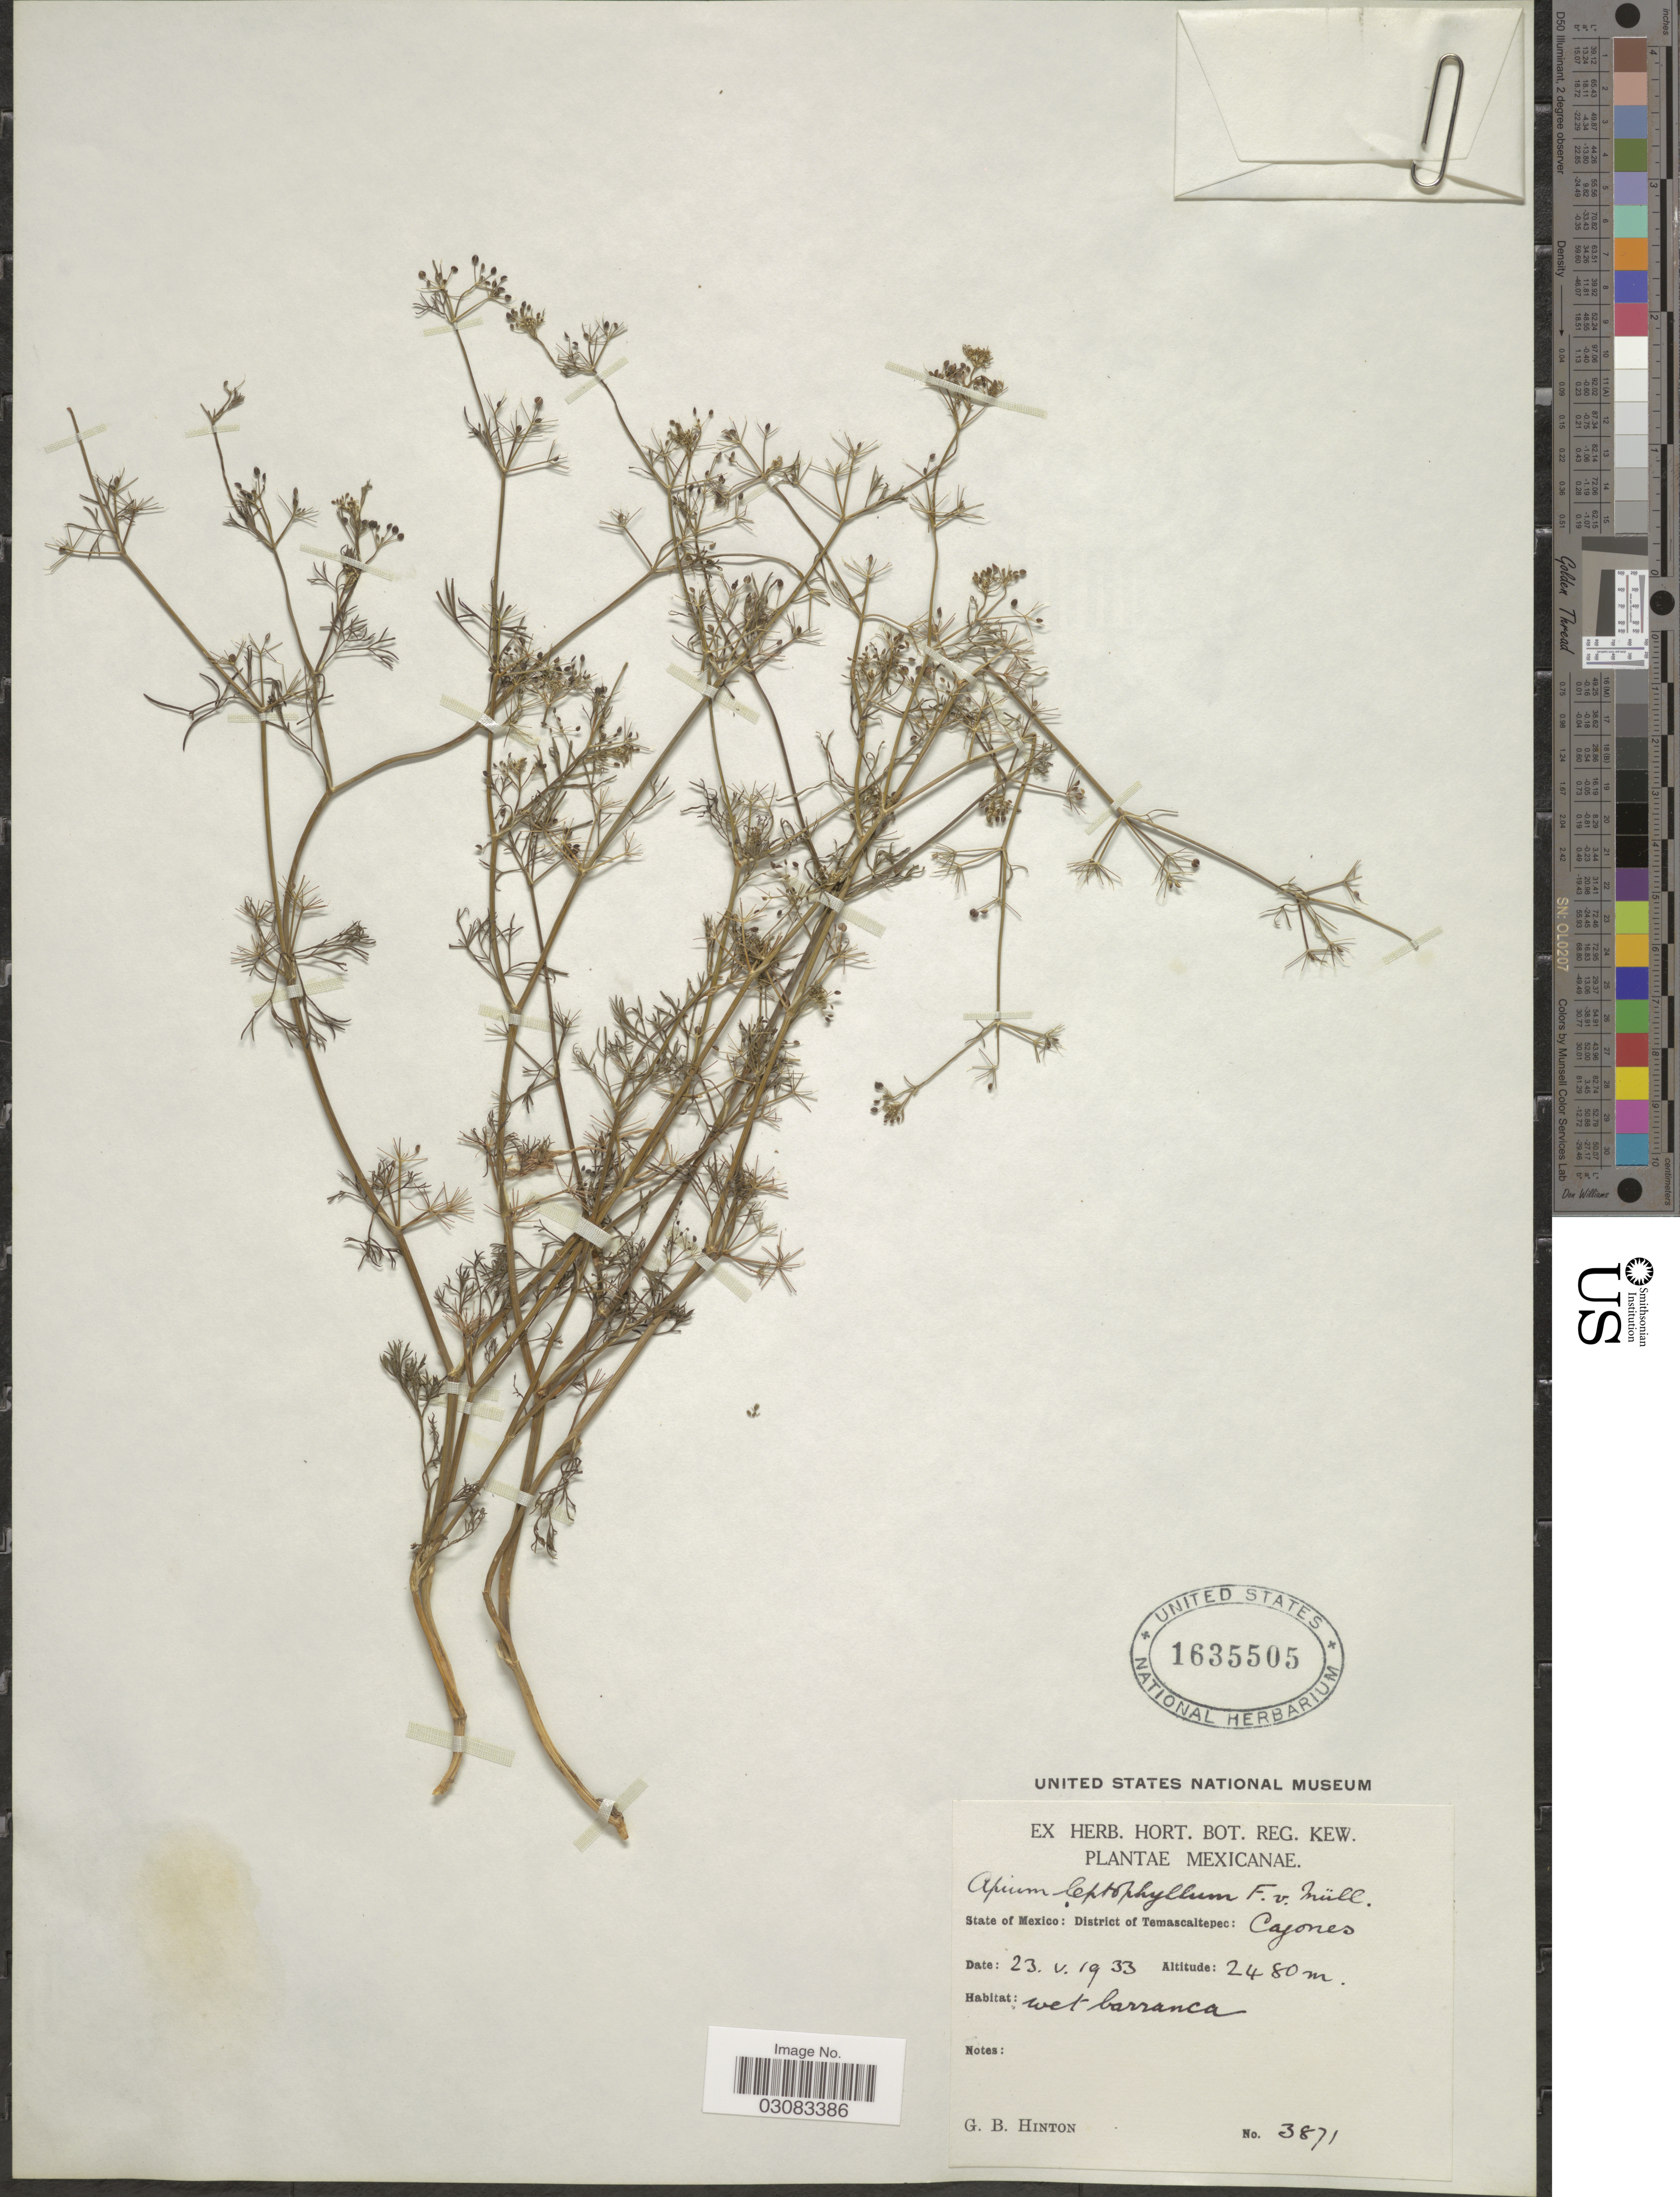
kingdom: Plantae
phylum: Tracheophyta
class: Magnoliopsida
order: Apiales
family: Apiaceae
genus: Cyclospermum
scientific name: Cyclospermum leptophyllum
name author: (Pers.) Sprague ex Britton & P. Wilson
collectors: G. B. Hinton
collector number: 3871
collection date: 1933-05-23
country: Mexico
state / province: México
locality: District of Temascaltepec: Cajones.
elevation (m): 2480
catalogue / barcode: US 1635505